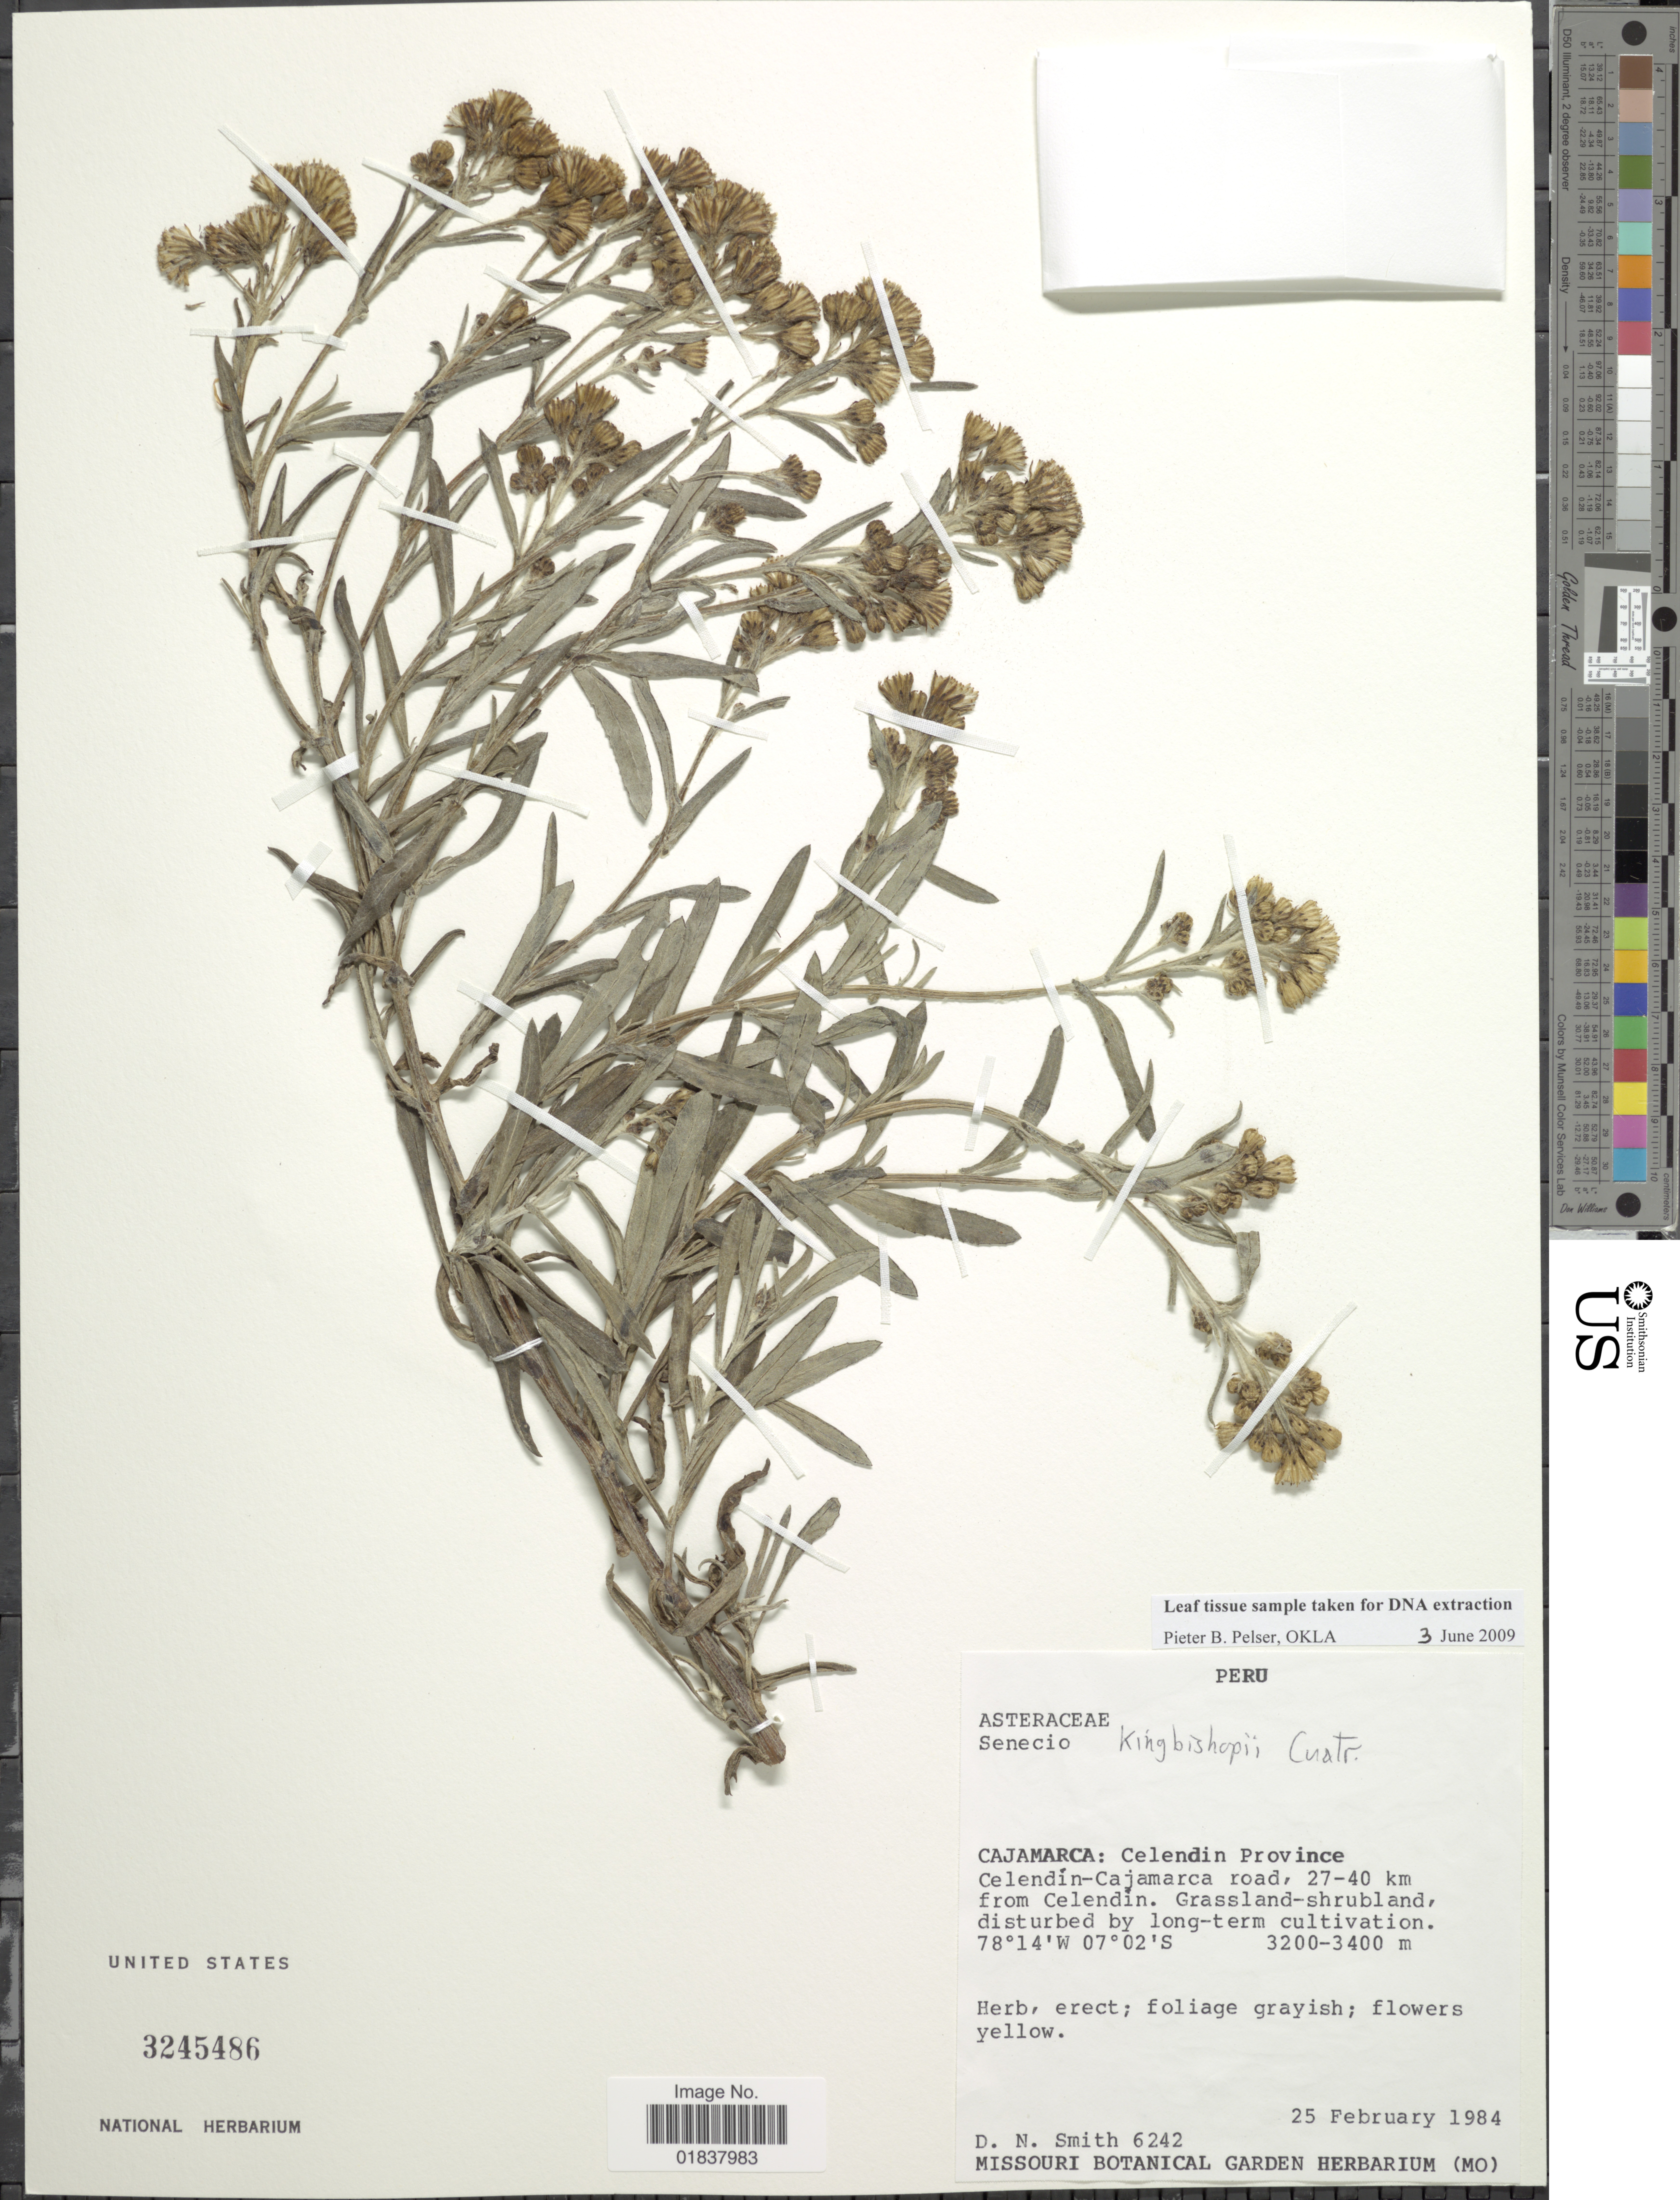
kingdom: Plantae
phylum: Tracheophyta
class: Magnoliopsida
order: Asterales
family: Asteraceae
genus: Senecio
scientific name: Senecio kingbishopii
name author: Cuatrec.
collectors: D. Smith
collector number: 6242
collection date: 1984-02-25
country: Peru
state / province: Cajamarca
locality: Celendin Province, Celendin-Cajamarca road, 27-40 km from Celendin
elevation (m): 3200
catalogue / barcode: US 3245486